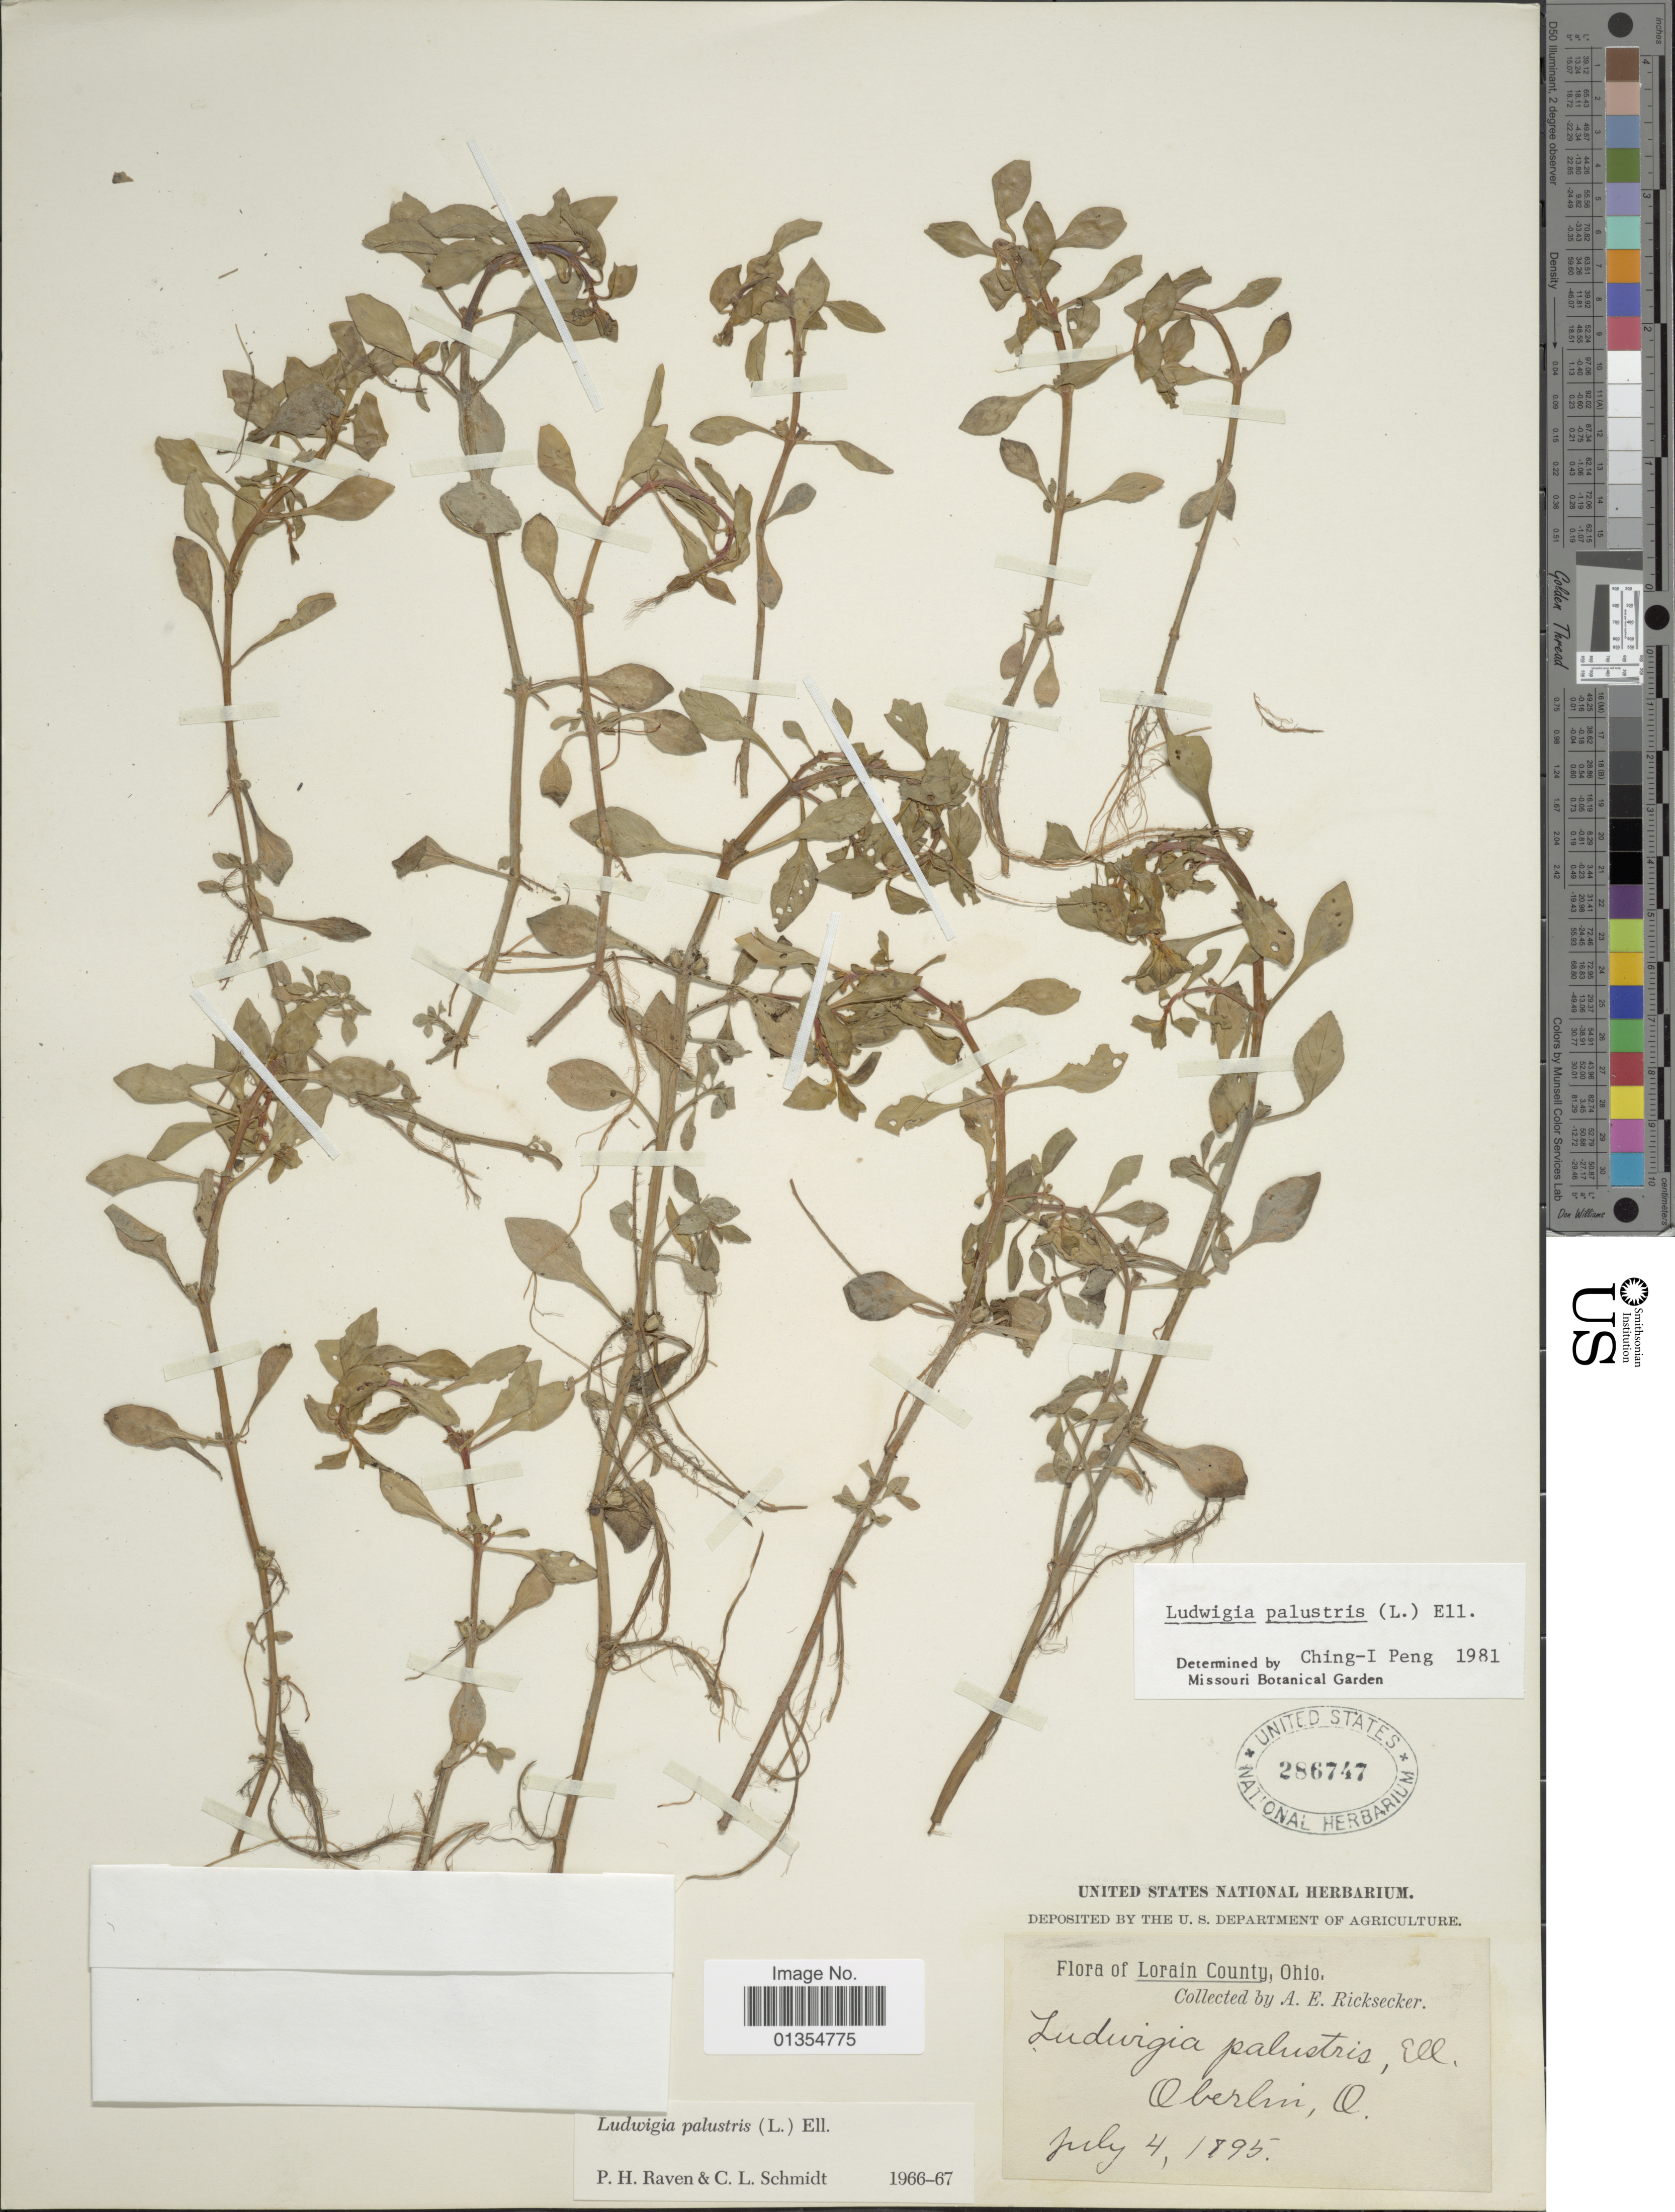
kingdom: Plantae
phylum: Tracheophyta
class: Magnoliopsida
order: Myrtales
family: Onagraceae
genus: Ludwigia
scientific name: Ludwigia palustris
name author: (L.) Elliott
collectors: A. E. Ricksecker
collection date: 1895-07-04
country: United States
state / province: Ohio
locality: Lorain County, Oberlin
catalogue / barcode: US 286747